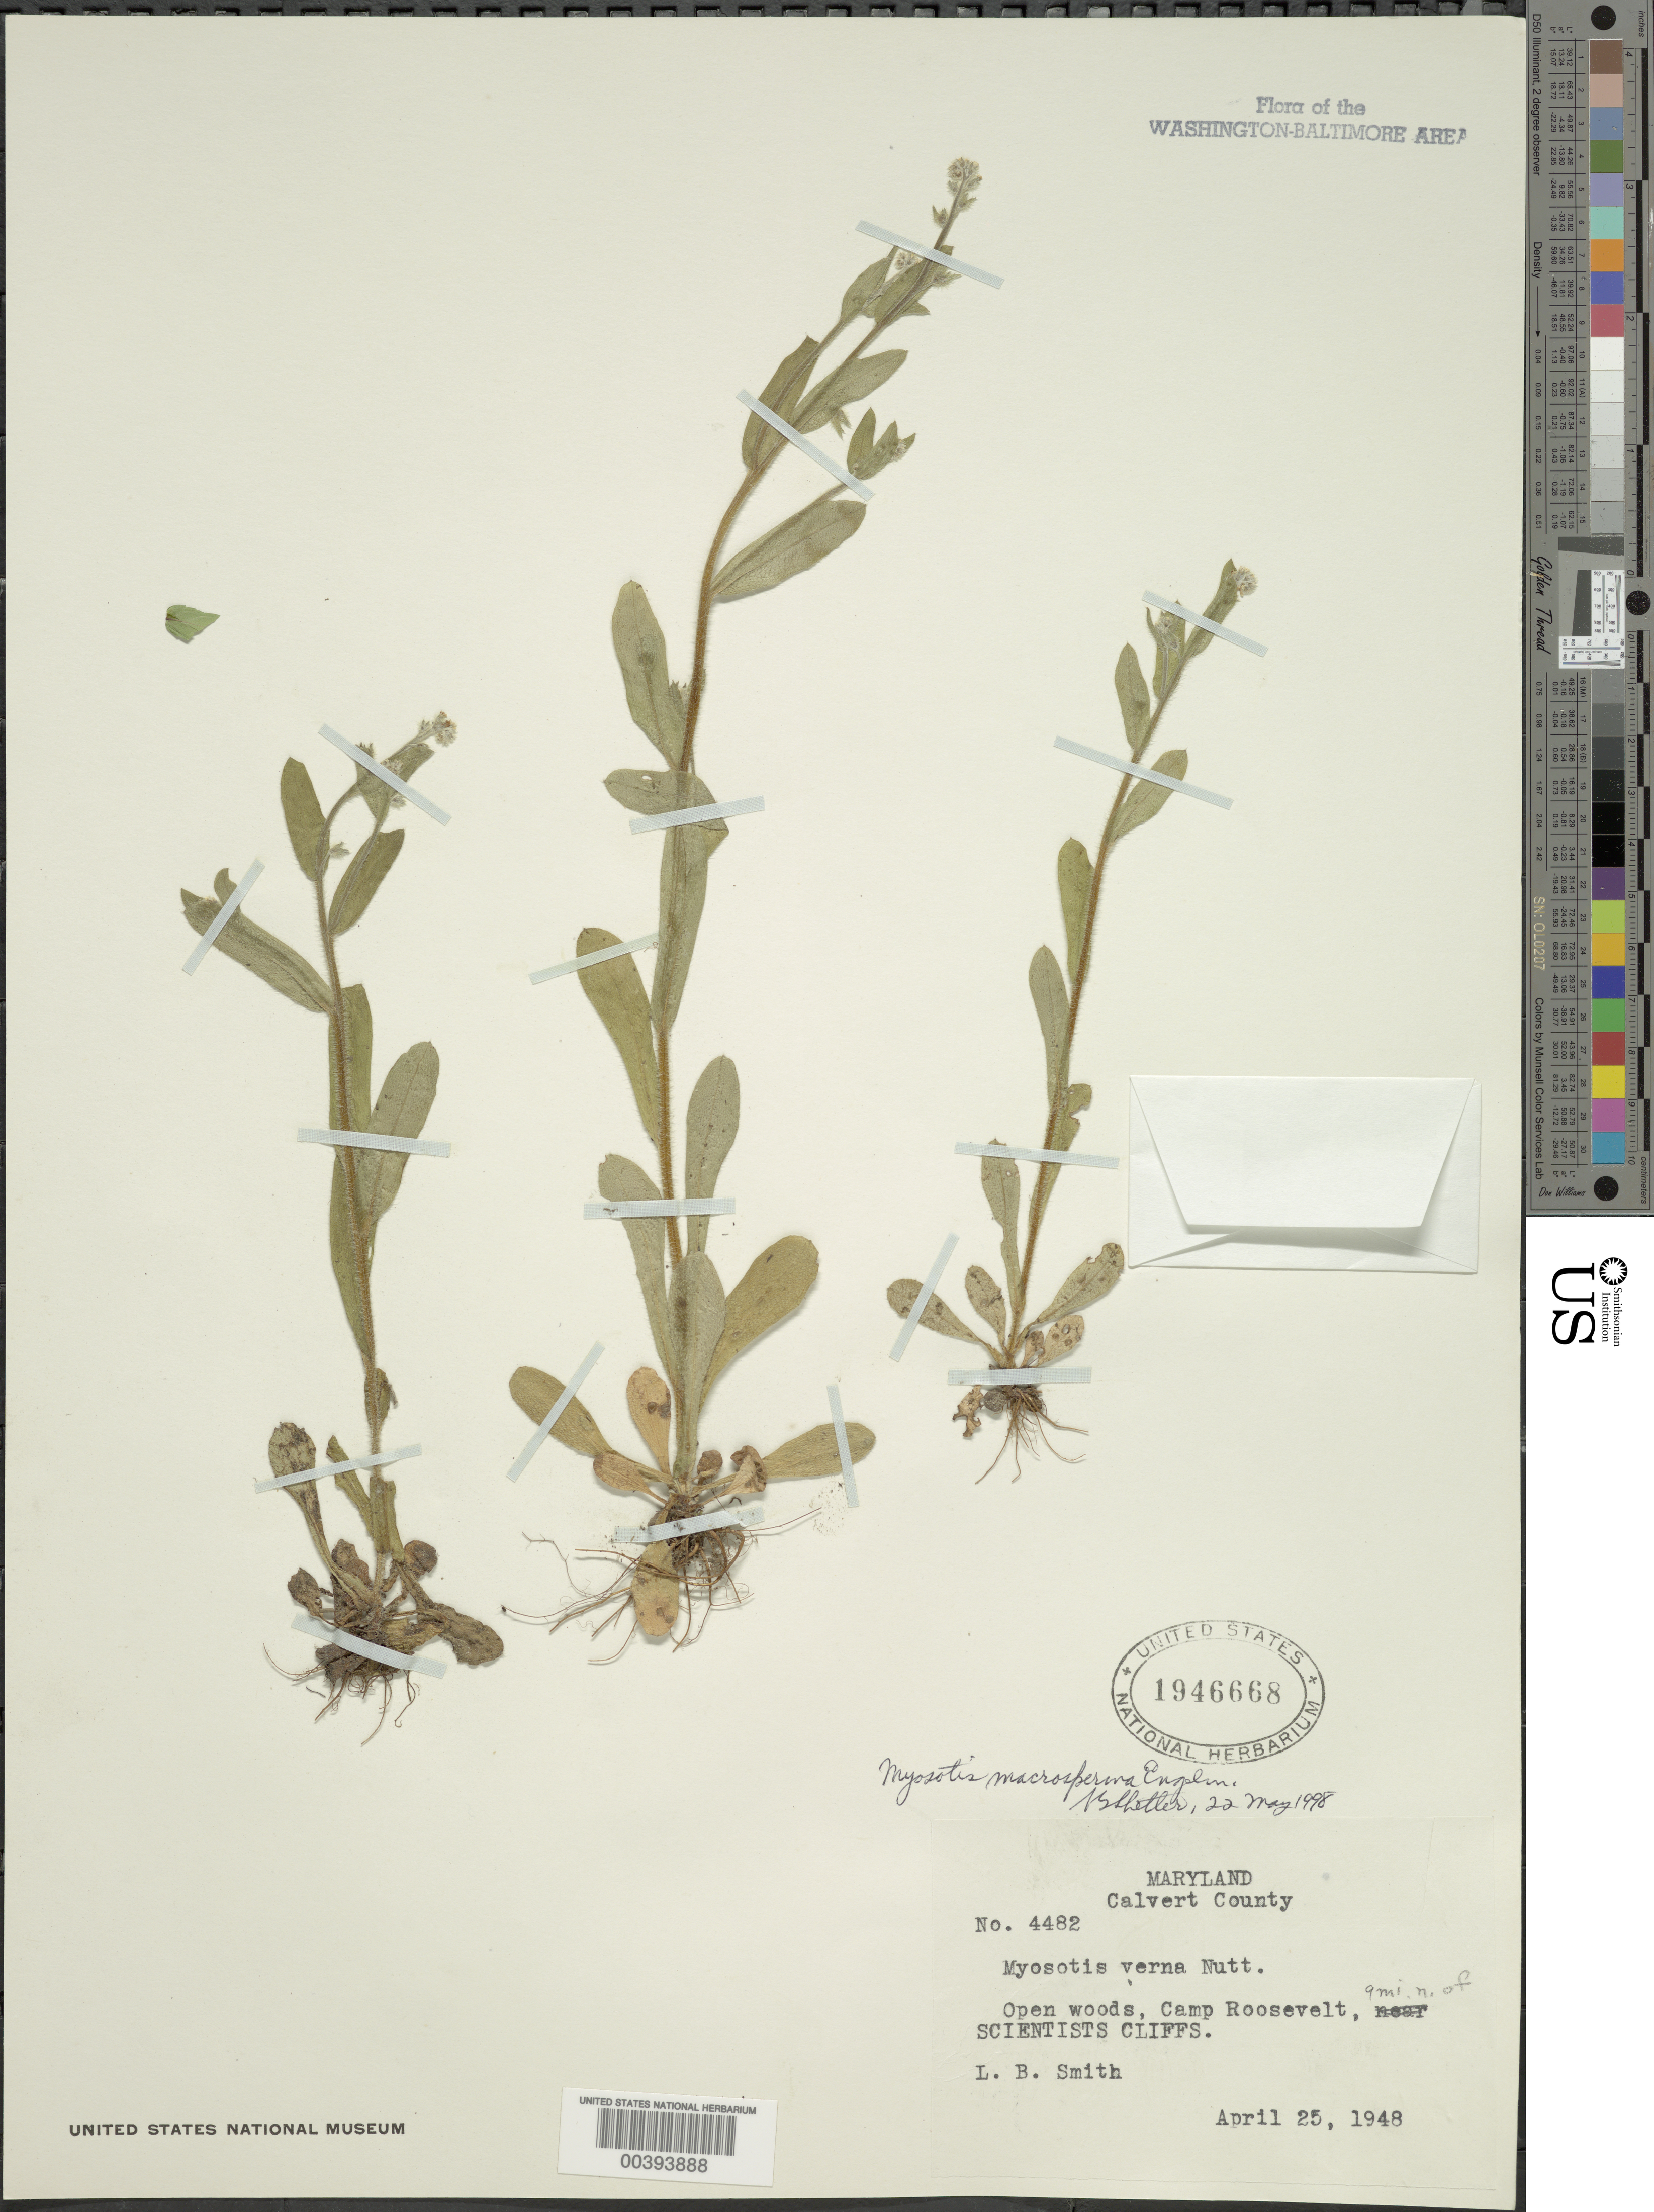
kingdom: Plantae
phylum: Tracheophyta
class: Magnoliopsida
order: Boraginales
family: Boraginaceae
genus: Myosotis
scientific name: Myosotis macrosperma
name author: Engelm.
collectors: L. Smith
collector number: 4482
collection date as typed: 25 Apr 1948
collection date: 1948-04-25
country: United States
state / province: Maryland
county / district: Calvert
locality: Camp Roosevelt, north of Scientists cliffs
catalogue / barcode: US 1946668